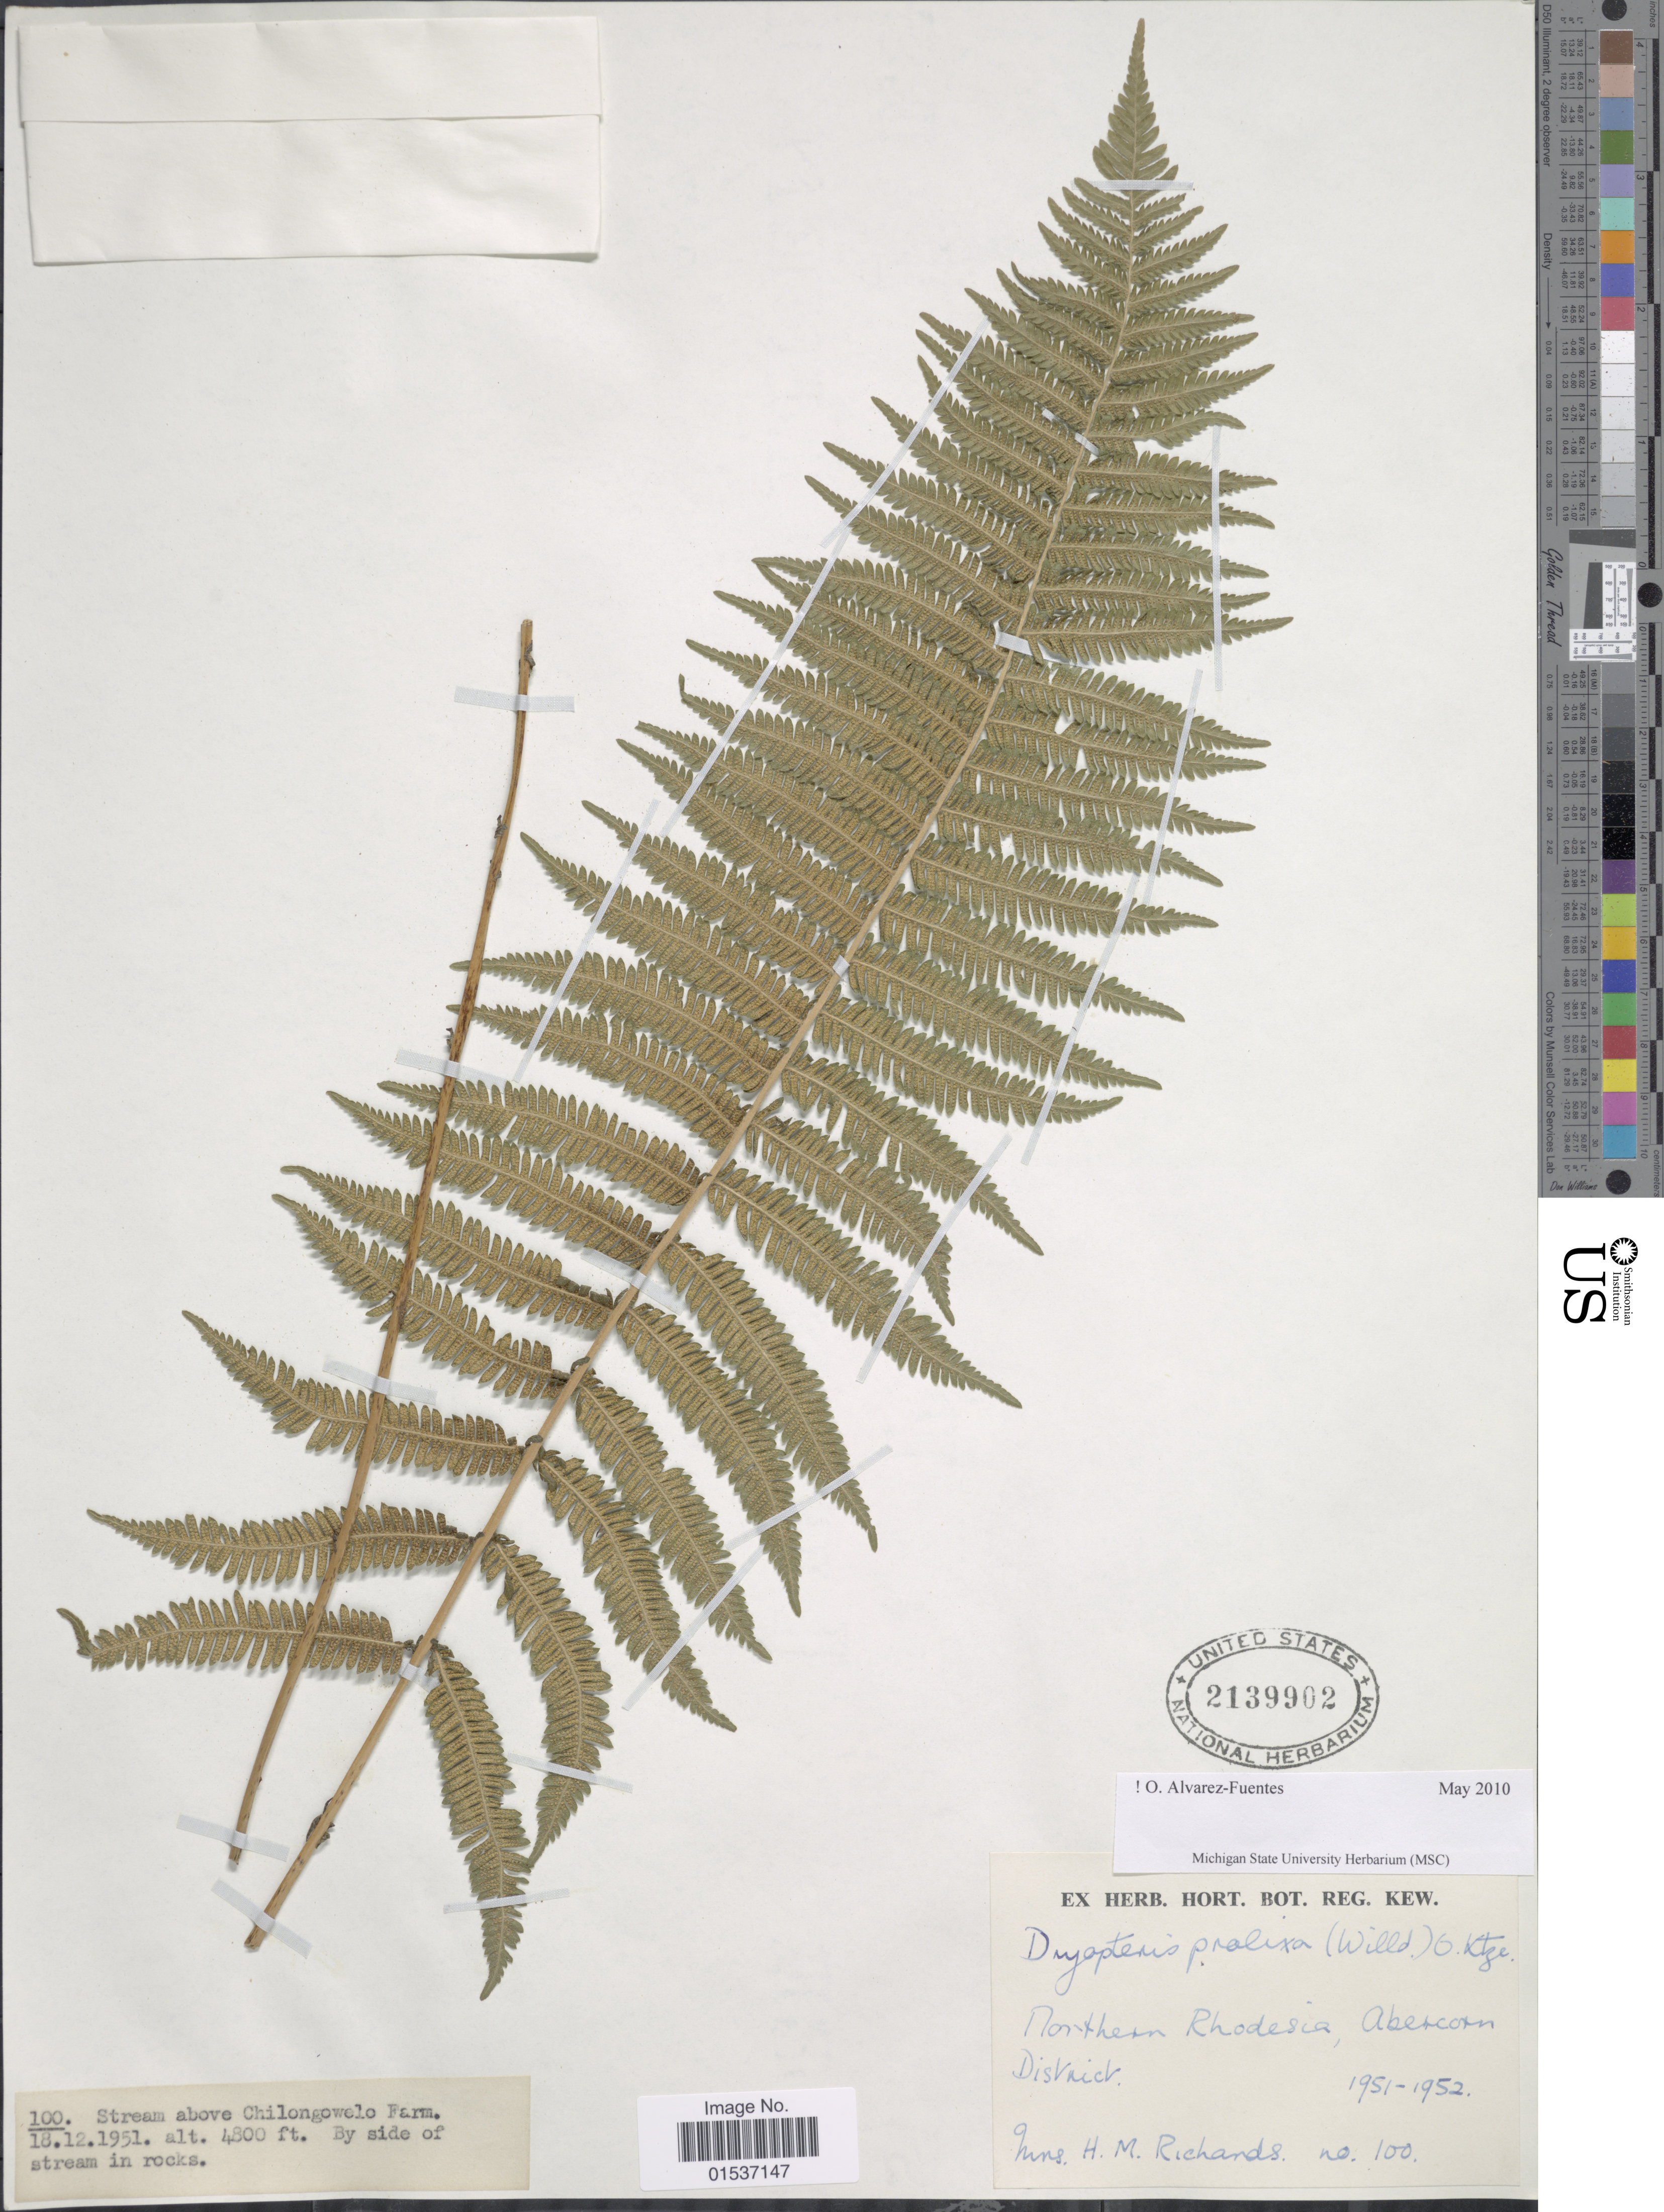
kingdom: Plantae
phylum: Tracheophyta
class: Polypodiopsida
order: Polypodiales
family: Thelypteridaceae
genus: Thelypteris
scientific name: Thelypteris bergiana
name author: (Schltdl.) Ching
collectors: H. Richards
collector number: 100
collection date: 1951-12-18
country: Zambia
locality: Northern Rhodesia, Abexton District, Stream above Chilongowelo Farm.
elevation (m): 1463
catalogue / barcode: US 2139902